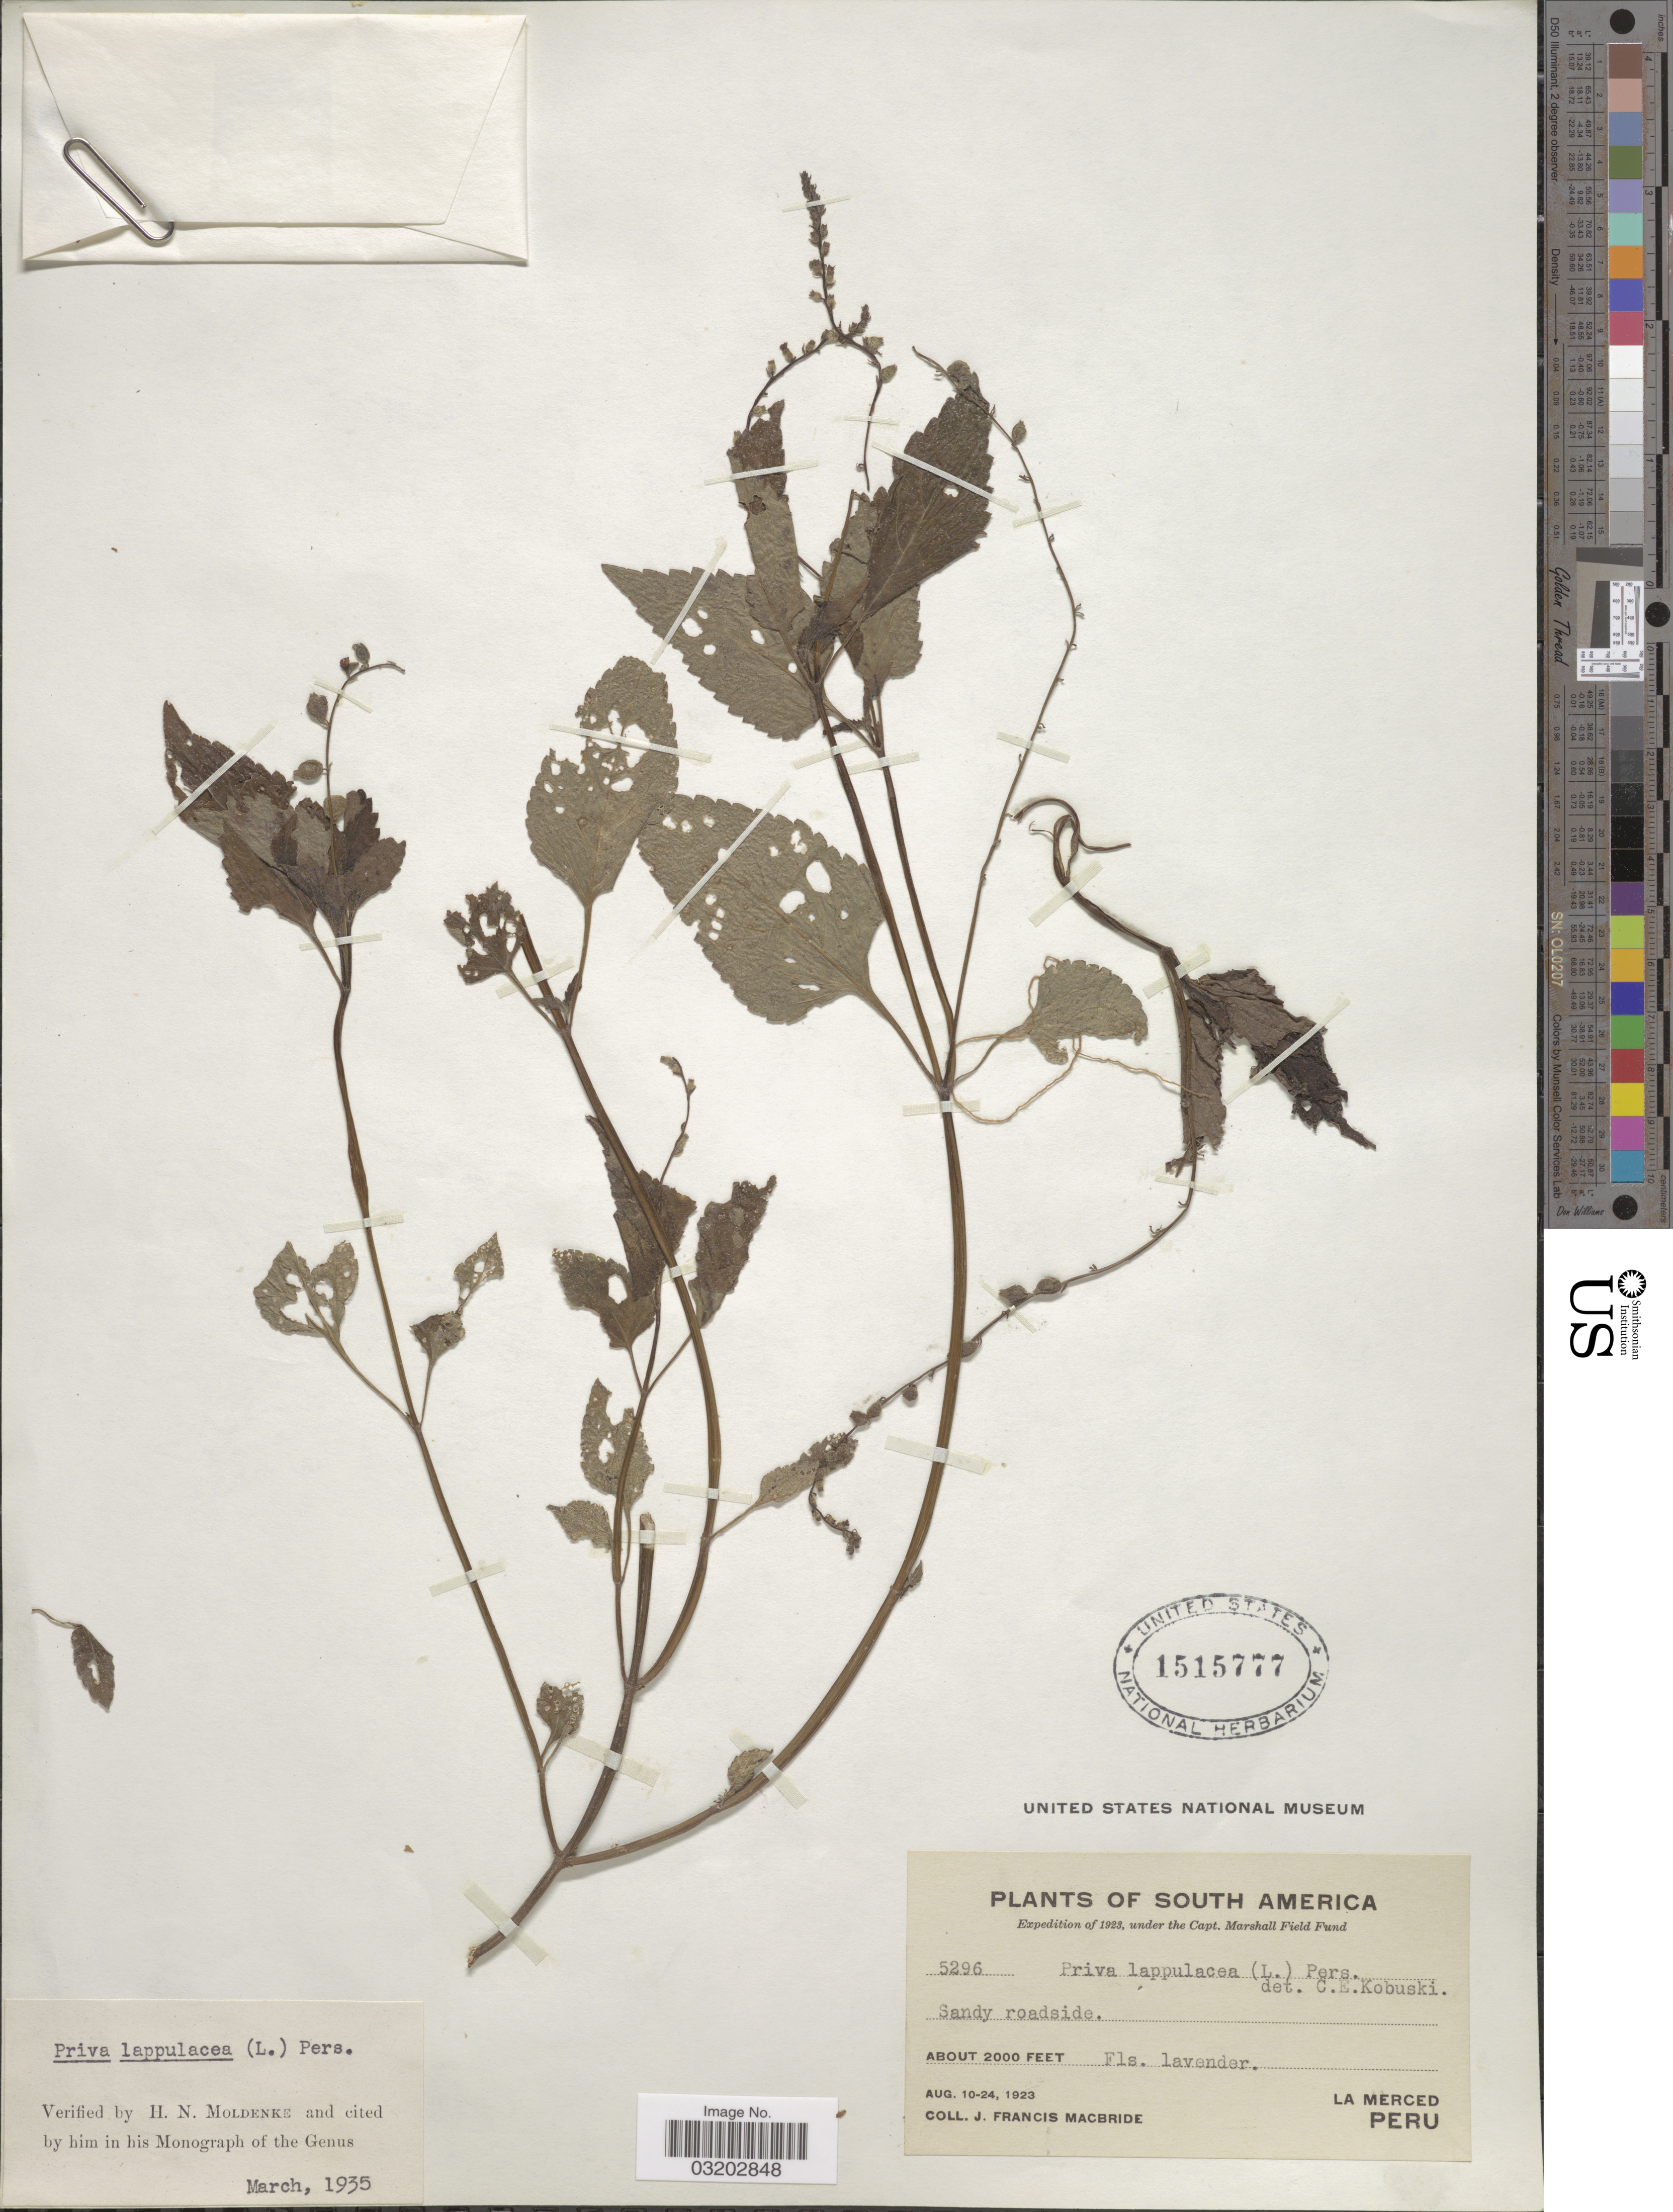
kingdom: Plantae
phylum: Tracheophyta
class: Magnoliopsida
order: Lamiales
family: Verbenaceae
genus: Priva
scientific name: Priva lappulacea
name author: (L.) Pers.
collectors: J. F. Macbride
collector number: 5296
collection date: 1923-08-10/1923-08-24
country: Peru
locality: La Merced.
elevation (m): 610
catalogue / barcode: US 1515777